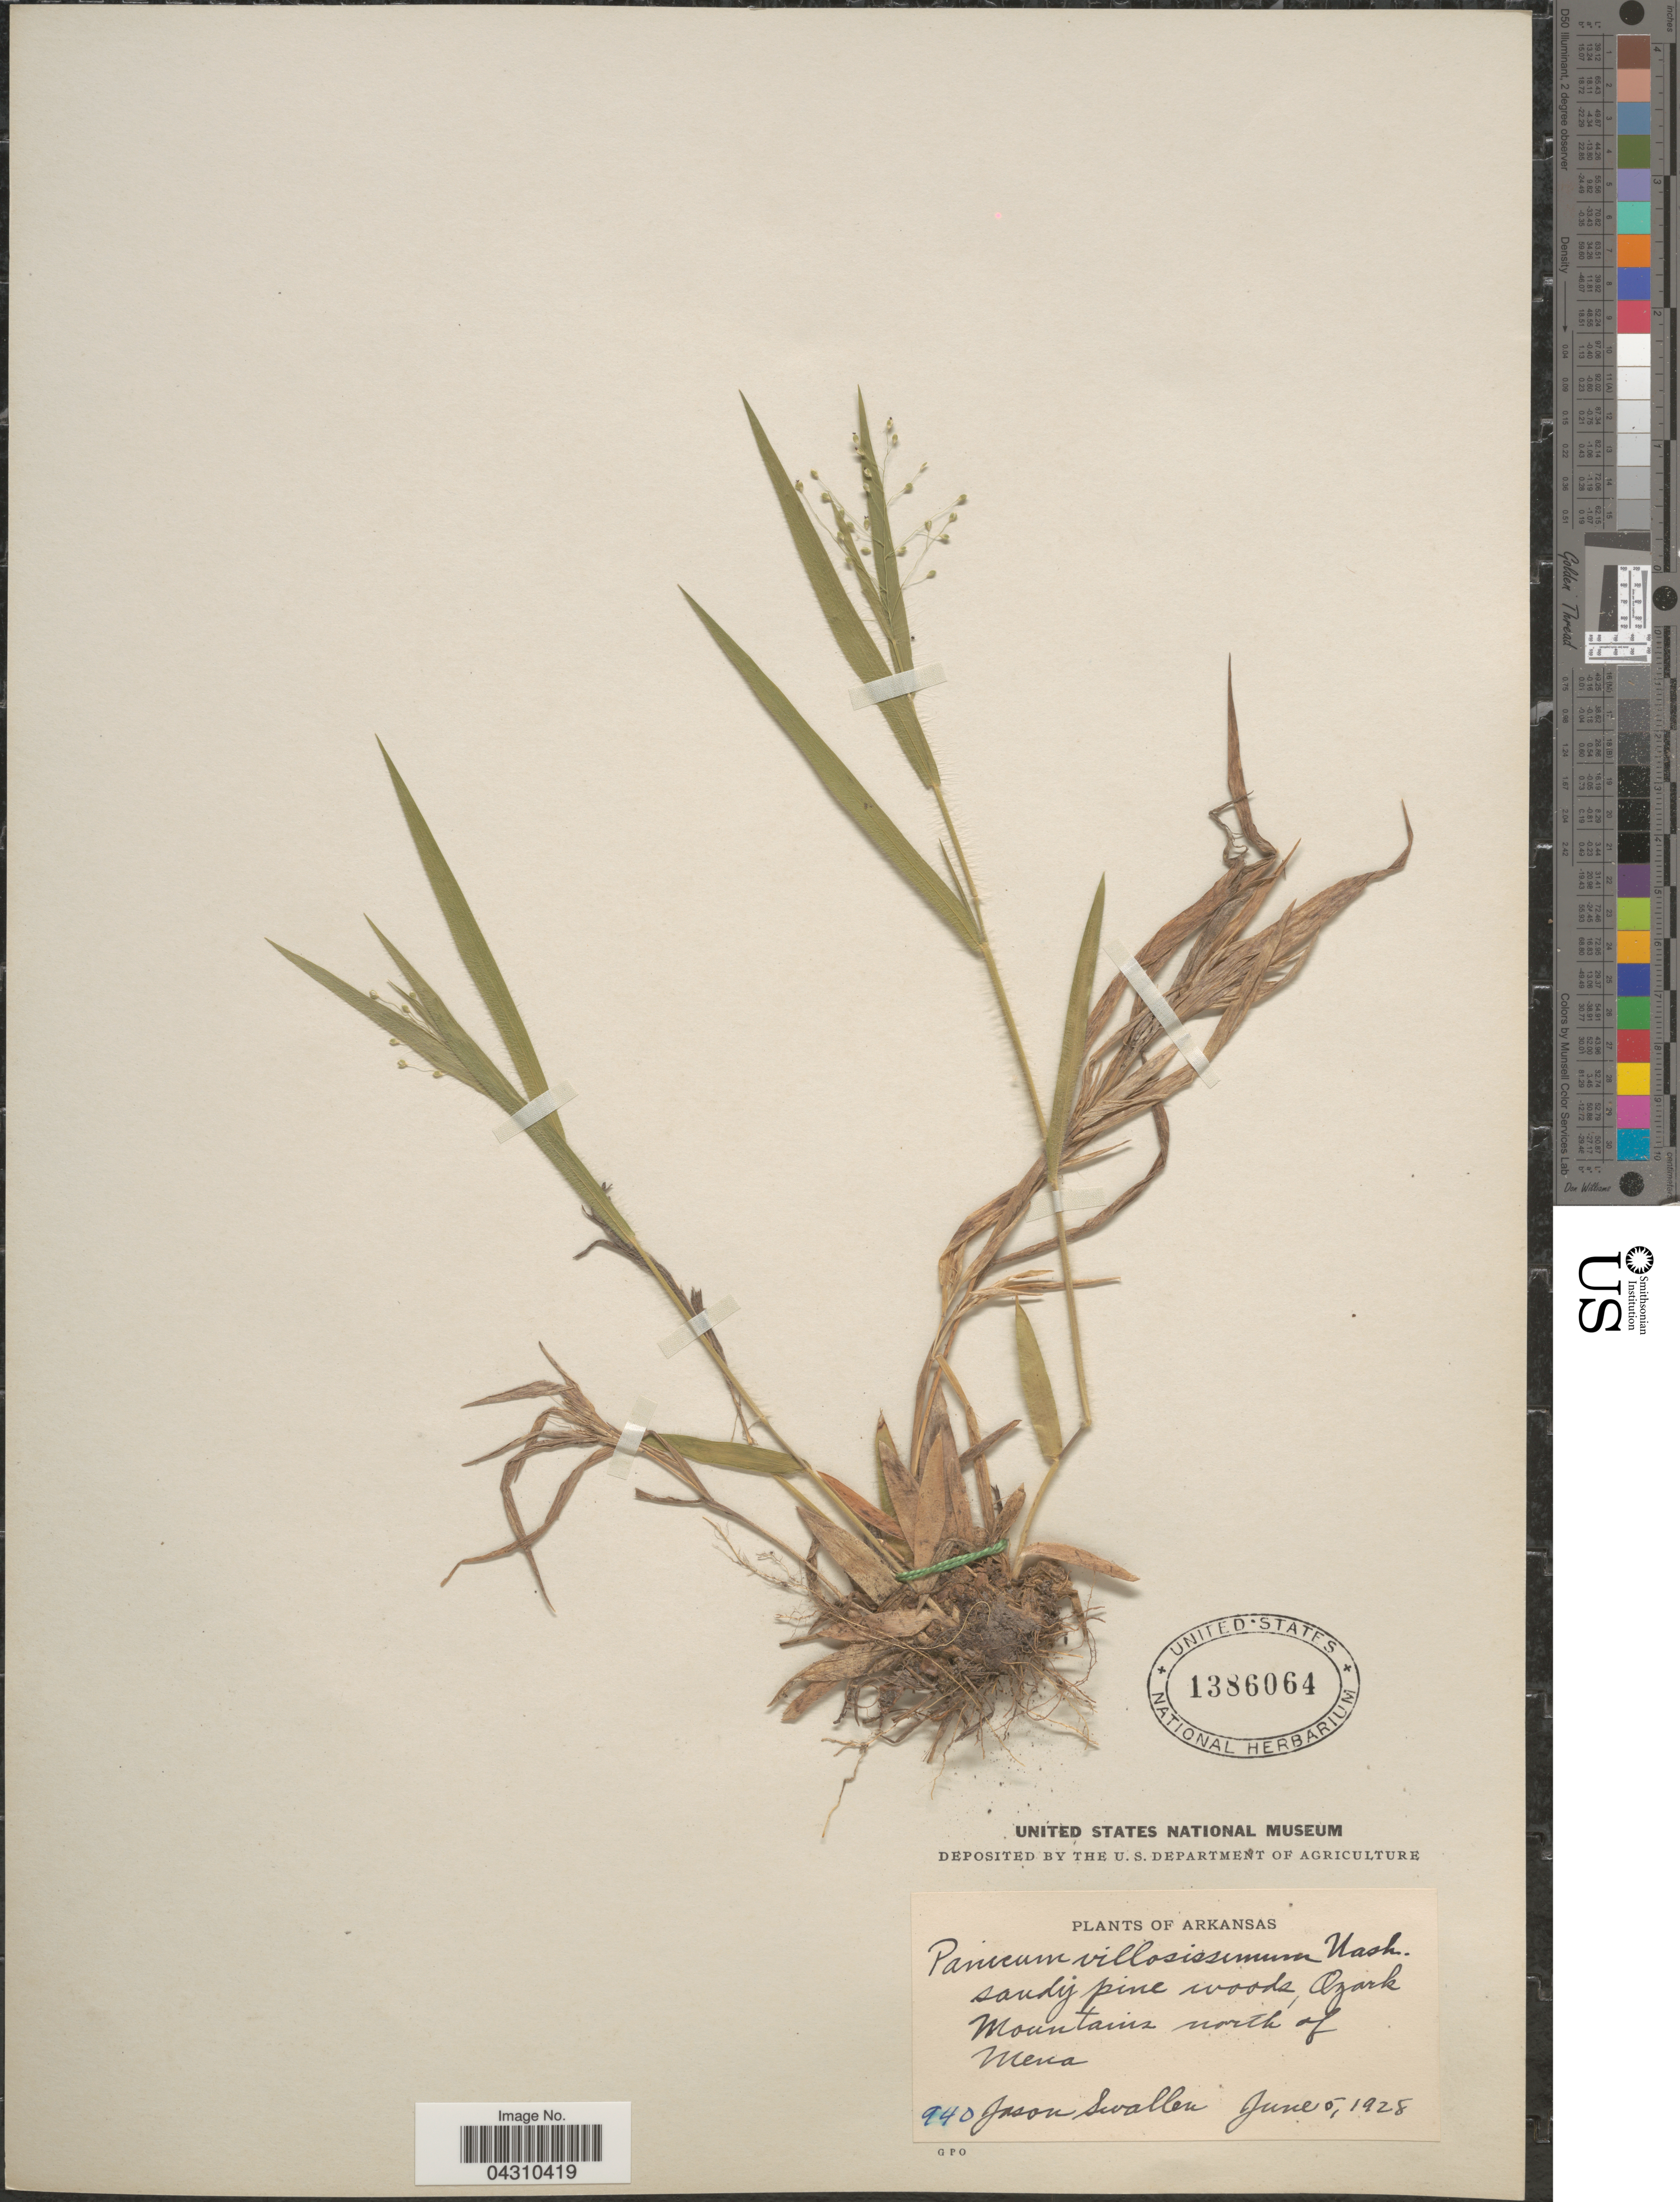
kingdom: Plantae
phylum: Tracheophyta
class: Liliopsida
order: Poales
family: Poaceae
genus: Dichanthelium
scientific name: Dichanthelium acuminatum var. acuminatum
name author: (Sw.) Gould & C.A. Clark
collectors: J. R. Swallen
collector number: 940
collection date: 1928-06-05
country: United States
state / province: Arkansas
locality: Ozark Mountains north of Mena.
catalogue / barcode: US 1386064